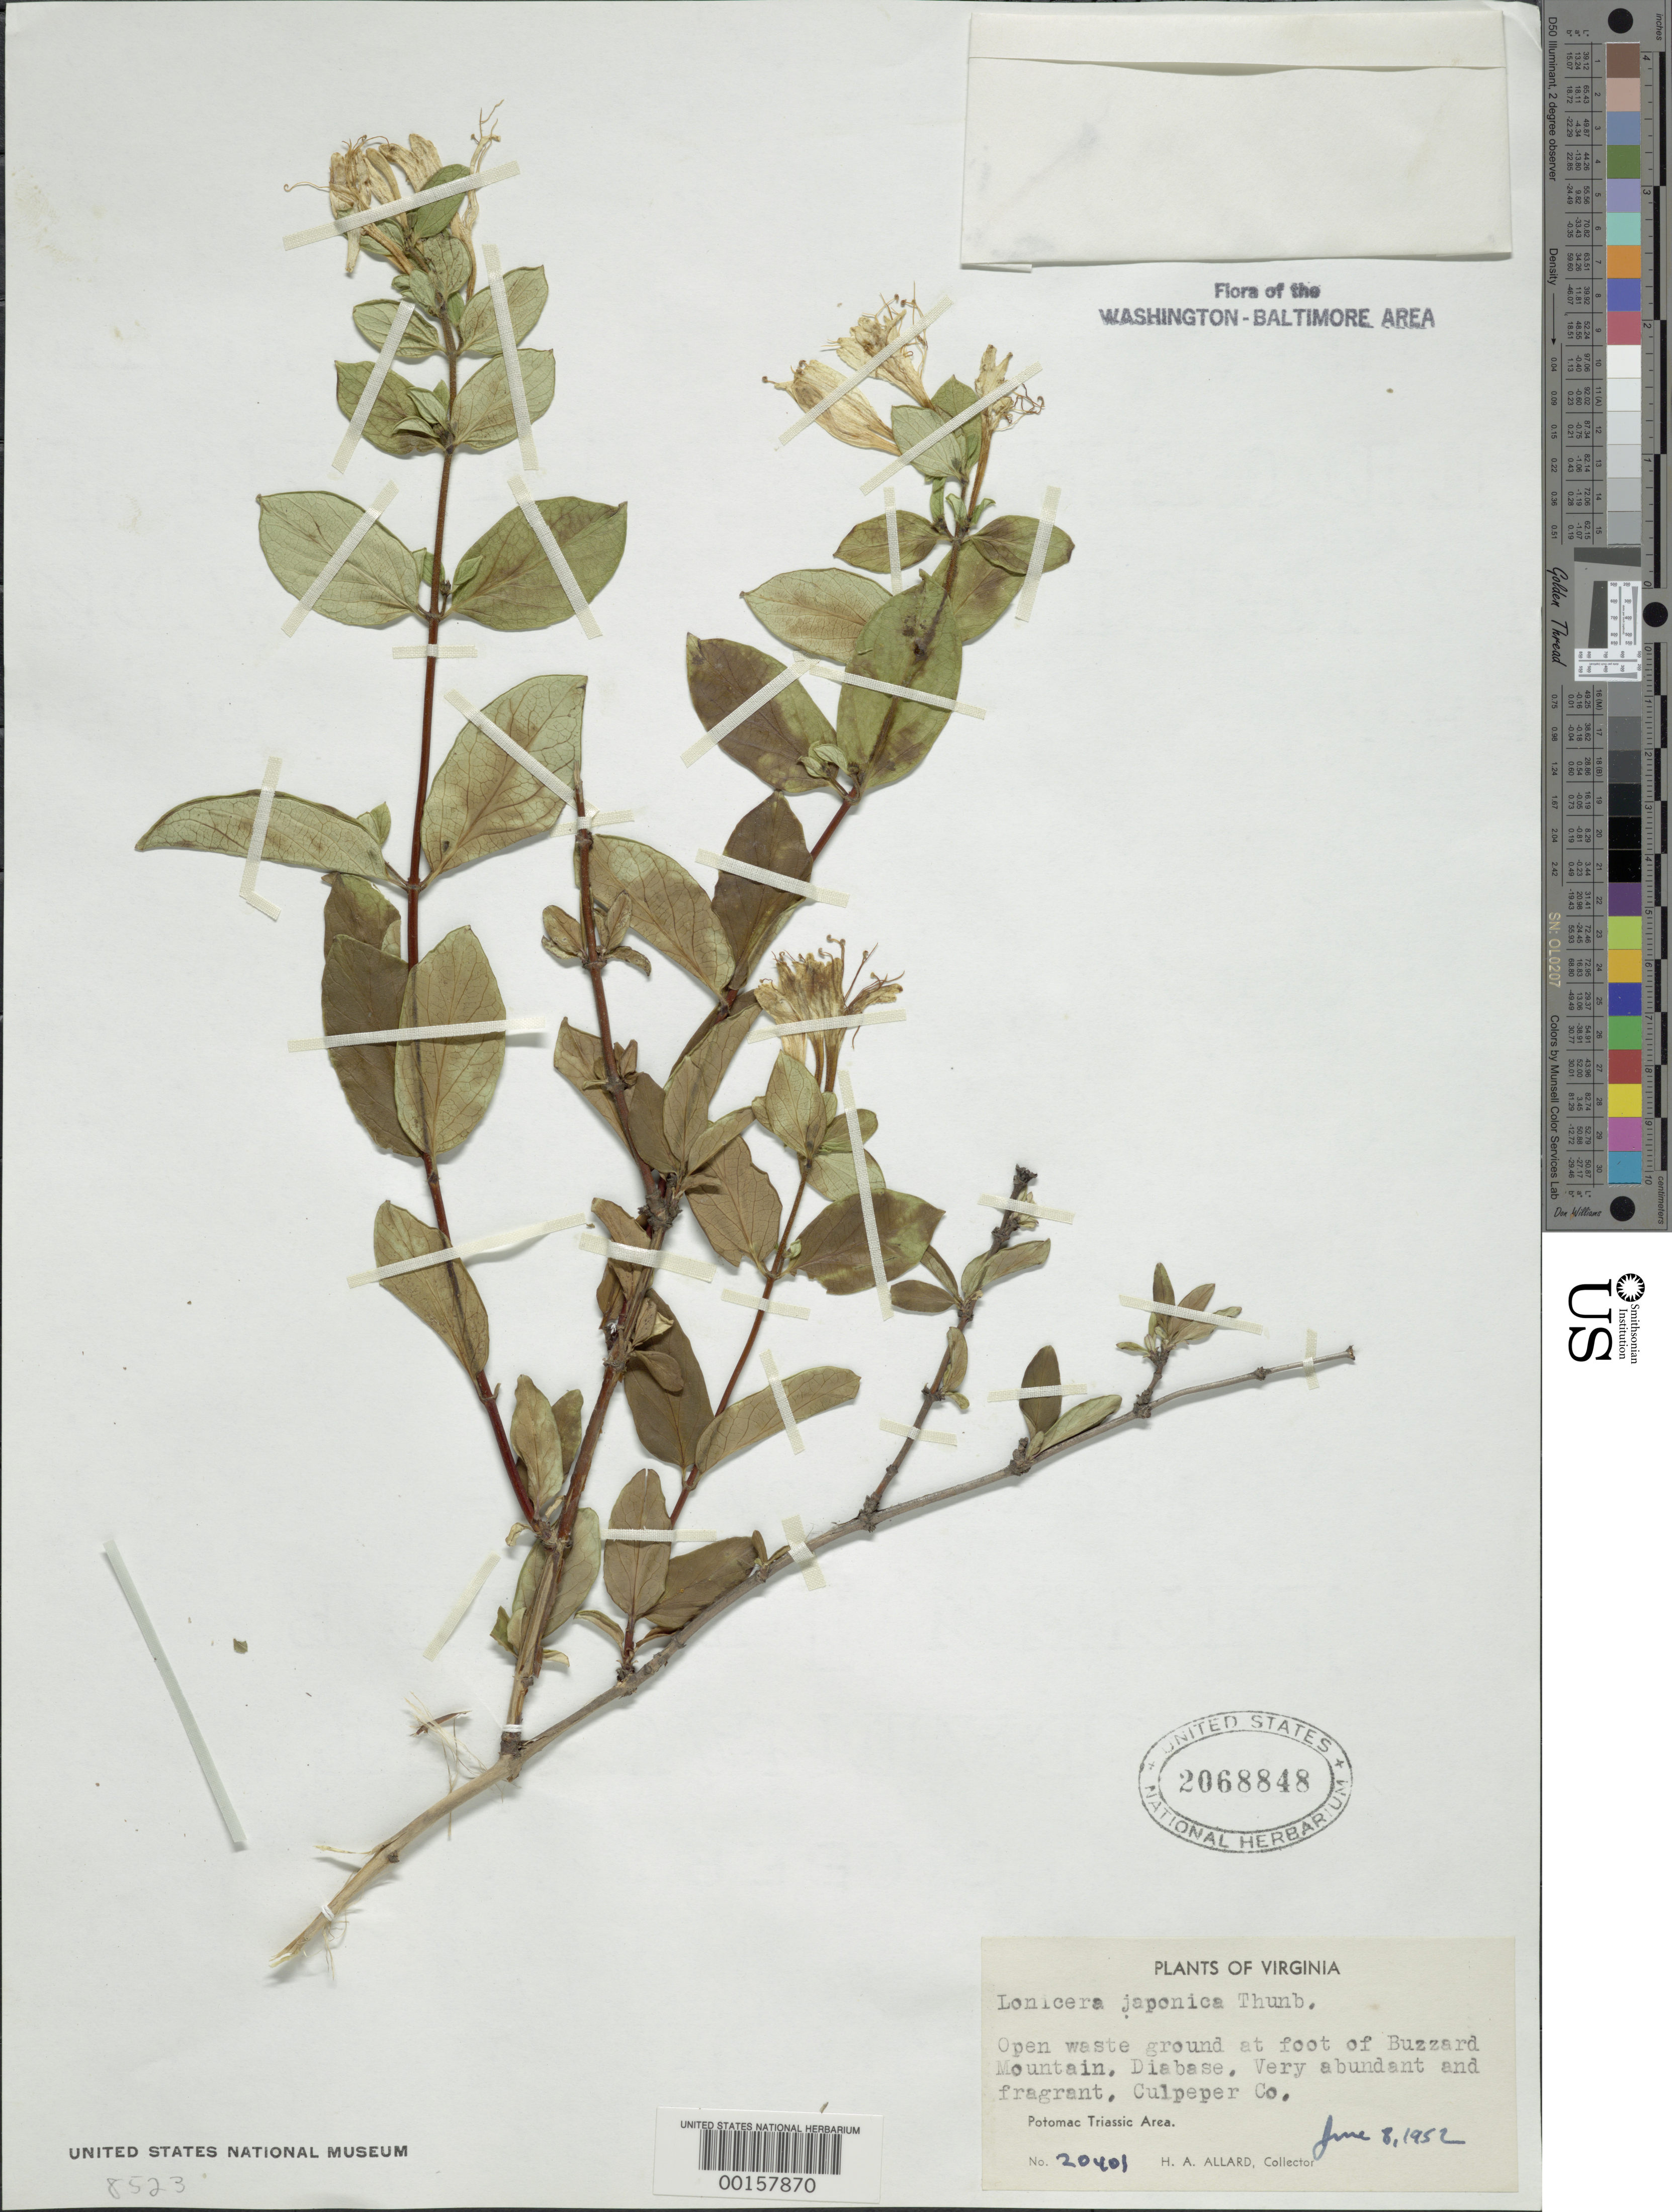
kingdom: Plantae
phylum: Tracheophyta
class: Magnoliopsida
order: Dipsacales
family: Caprifoliaceae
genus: Lonicera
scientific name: Lonicera japonica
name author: Thunb.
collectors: H. A. Allard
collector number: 20401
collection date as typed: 08 Jun 1952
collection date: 1952-06-08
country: United States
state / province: Virginia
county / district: Culpeper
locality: Buzzard Mountain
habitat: Open waste ground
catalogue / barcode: US 2068848